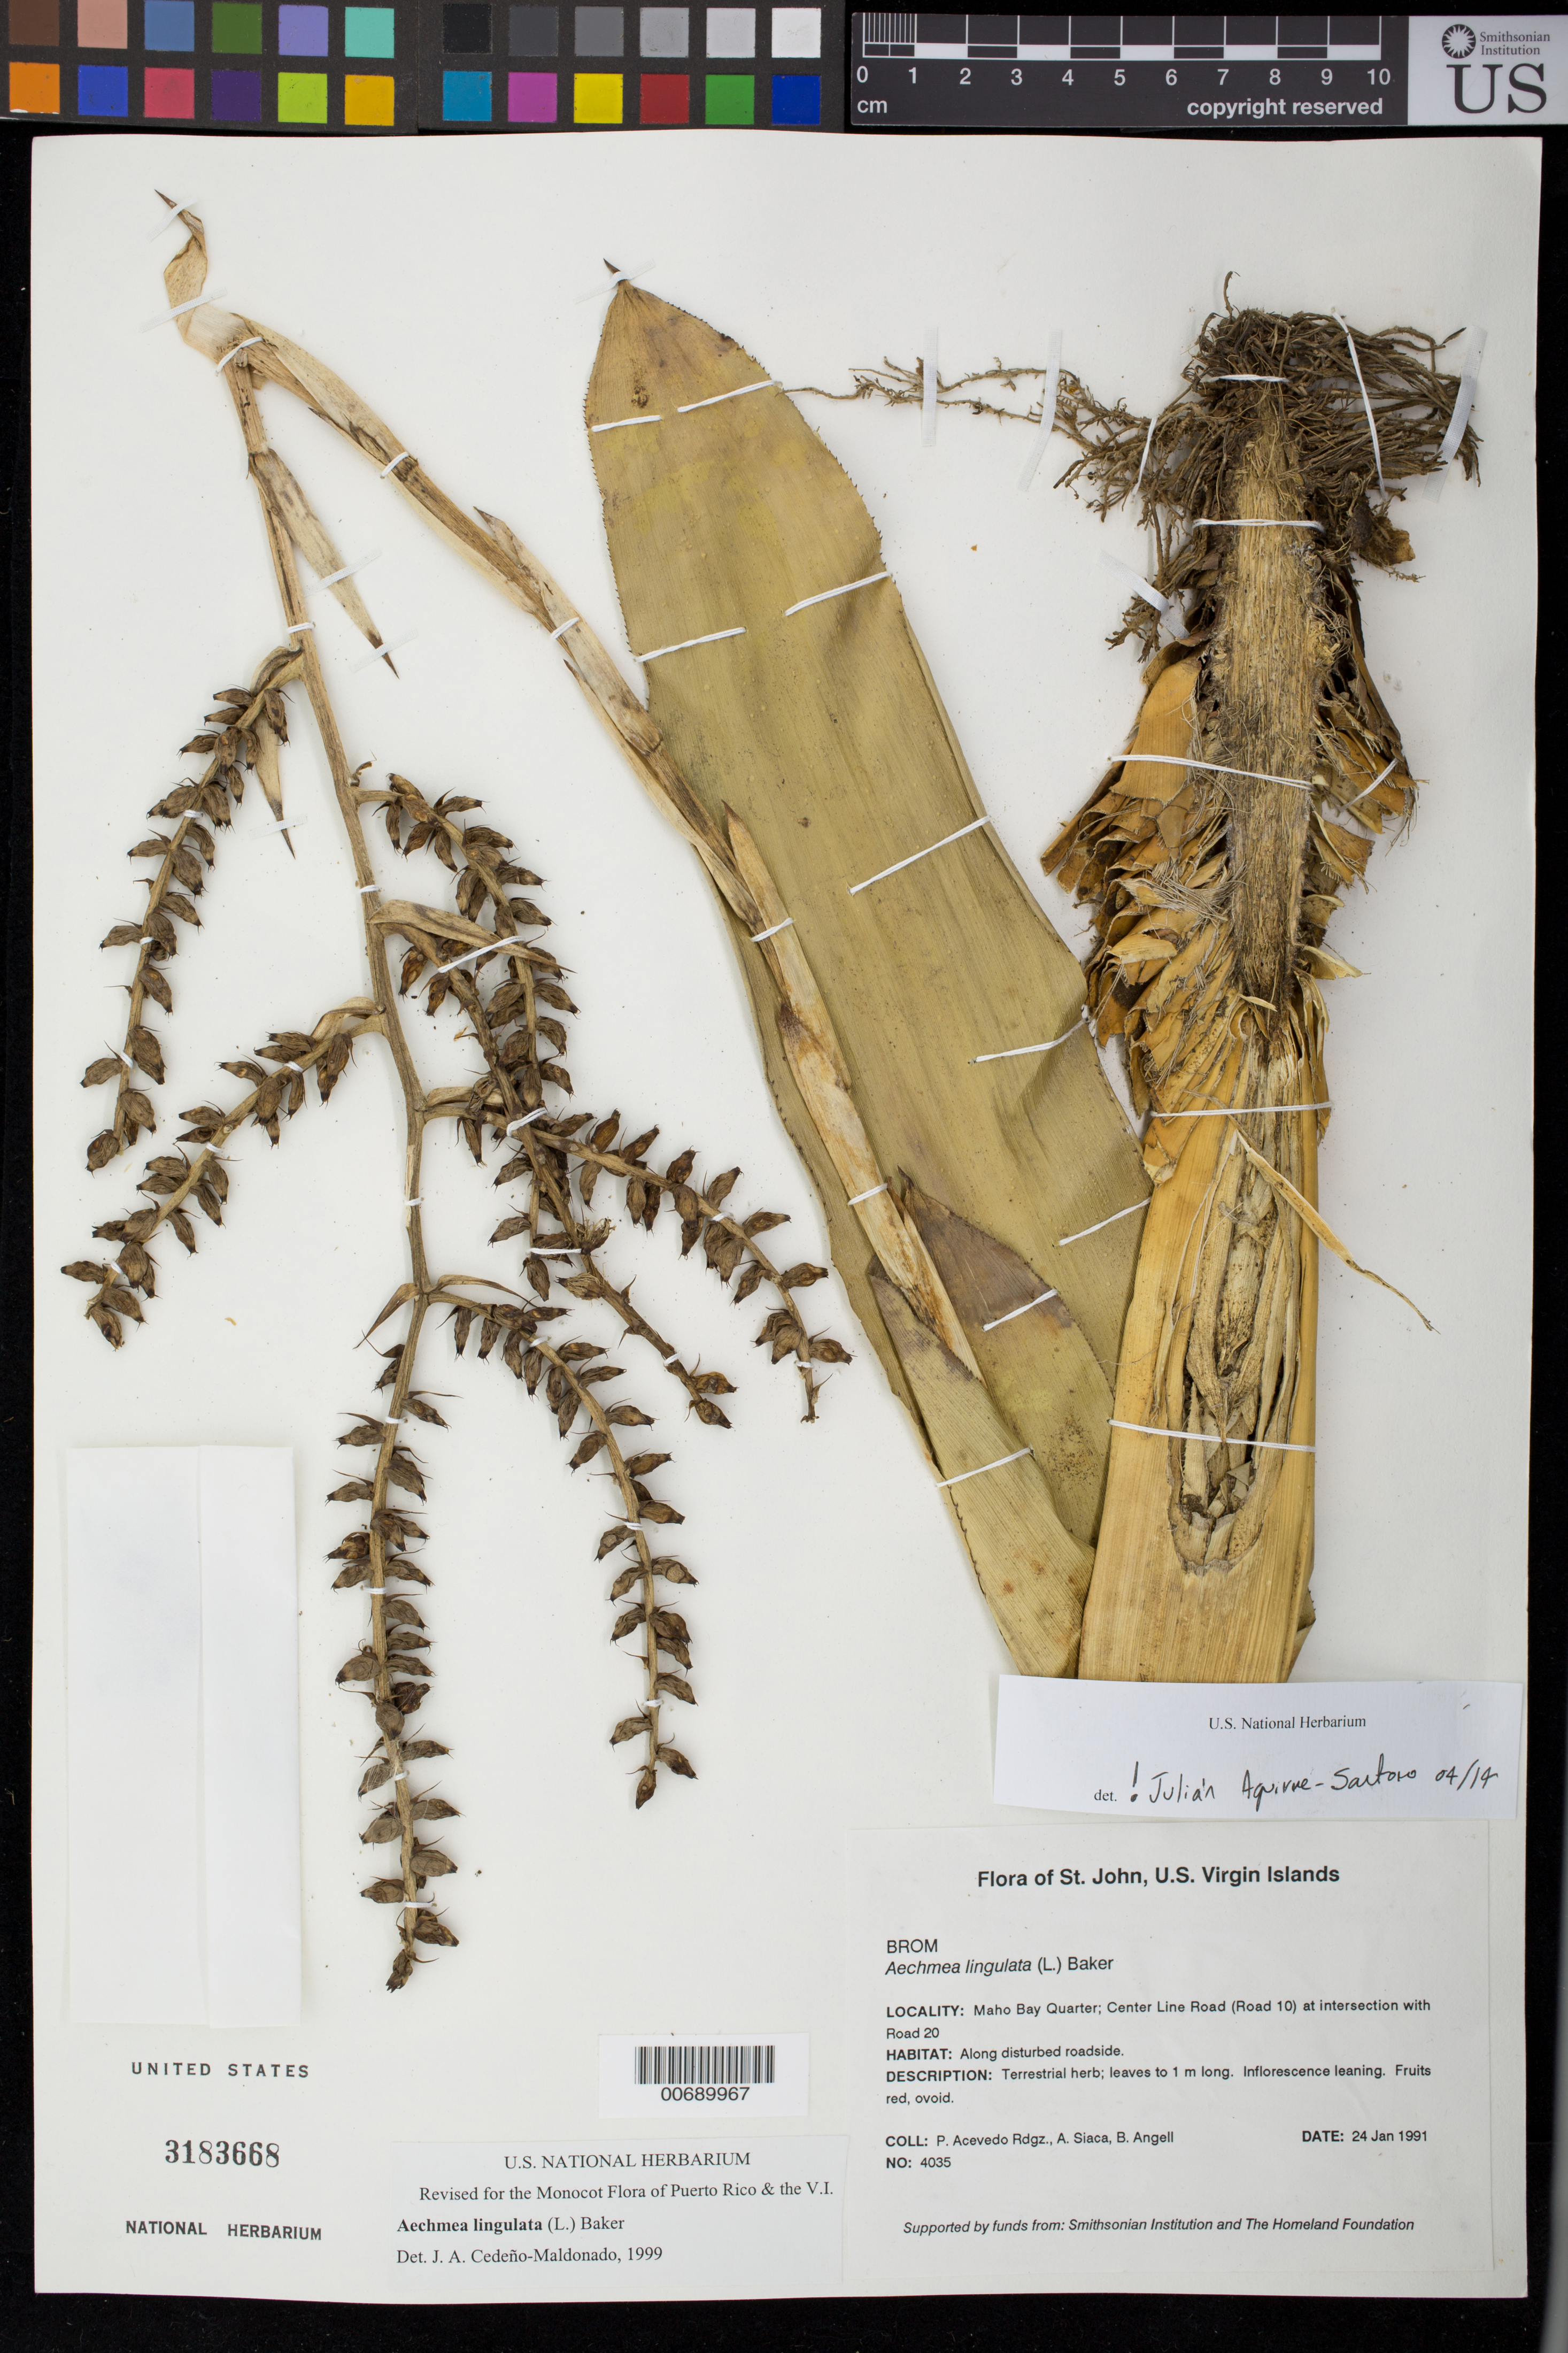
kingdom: Plantae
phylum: Tracheophyta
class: Liliopsida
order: Poales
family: Bromeliaceae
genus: Wittmackia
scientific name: Wittmackia lingulata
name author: (L.) Mez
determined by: Strong, Mark T., (BOT), Smithsonian Institution - National Museum of Natural History (UNITED STATES)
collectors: P. Acevedo-Rodr., A. Siaca & Bobbi Angell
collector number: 4035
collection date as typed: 24 Jan 1991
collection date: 1991-01-24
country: U.S. Virgin Islands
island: St. John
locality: Maho Bay Quarter; Center Line Road (Road 10) at intersection with Road 20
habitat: Along disturbed roadside.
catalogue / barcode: US 3183668